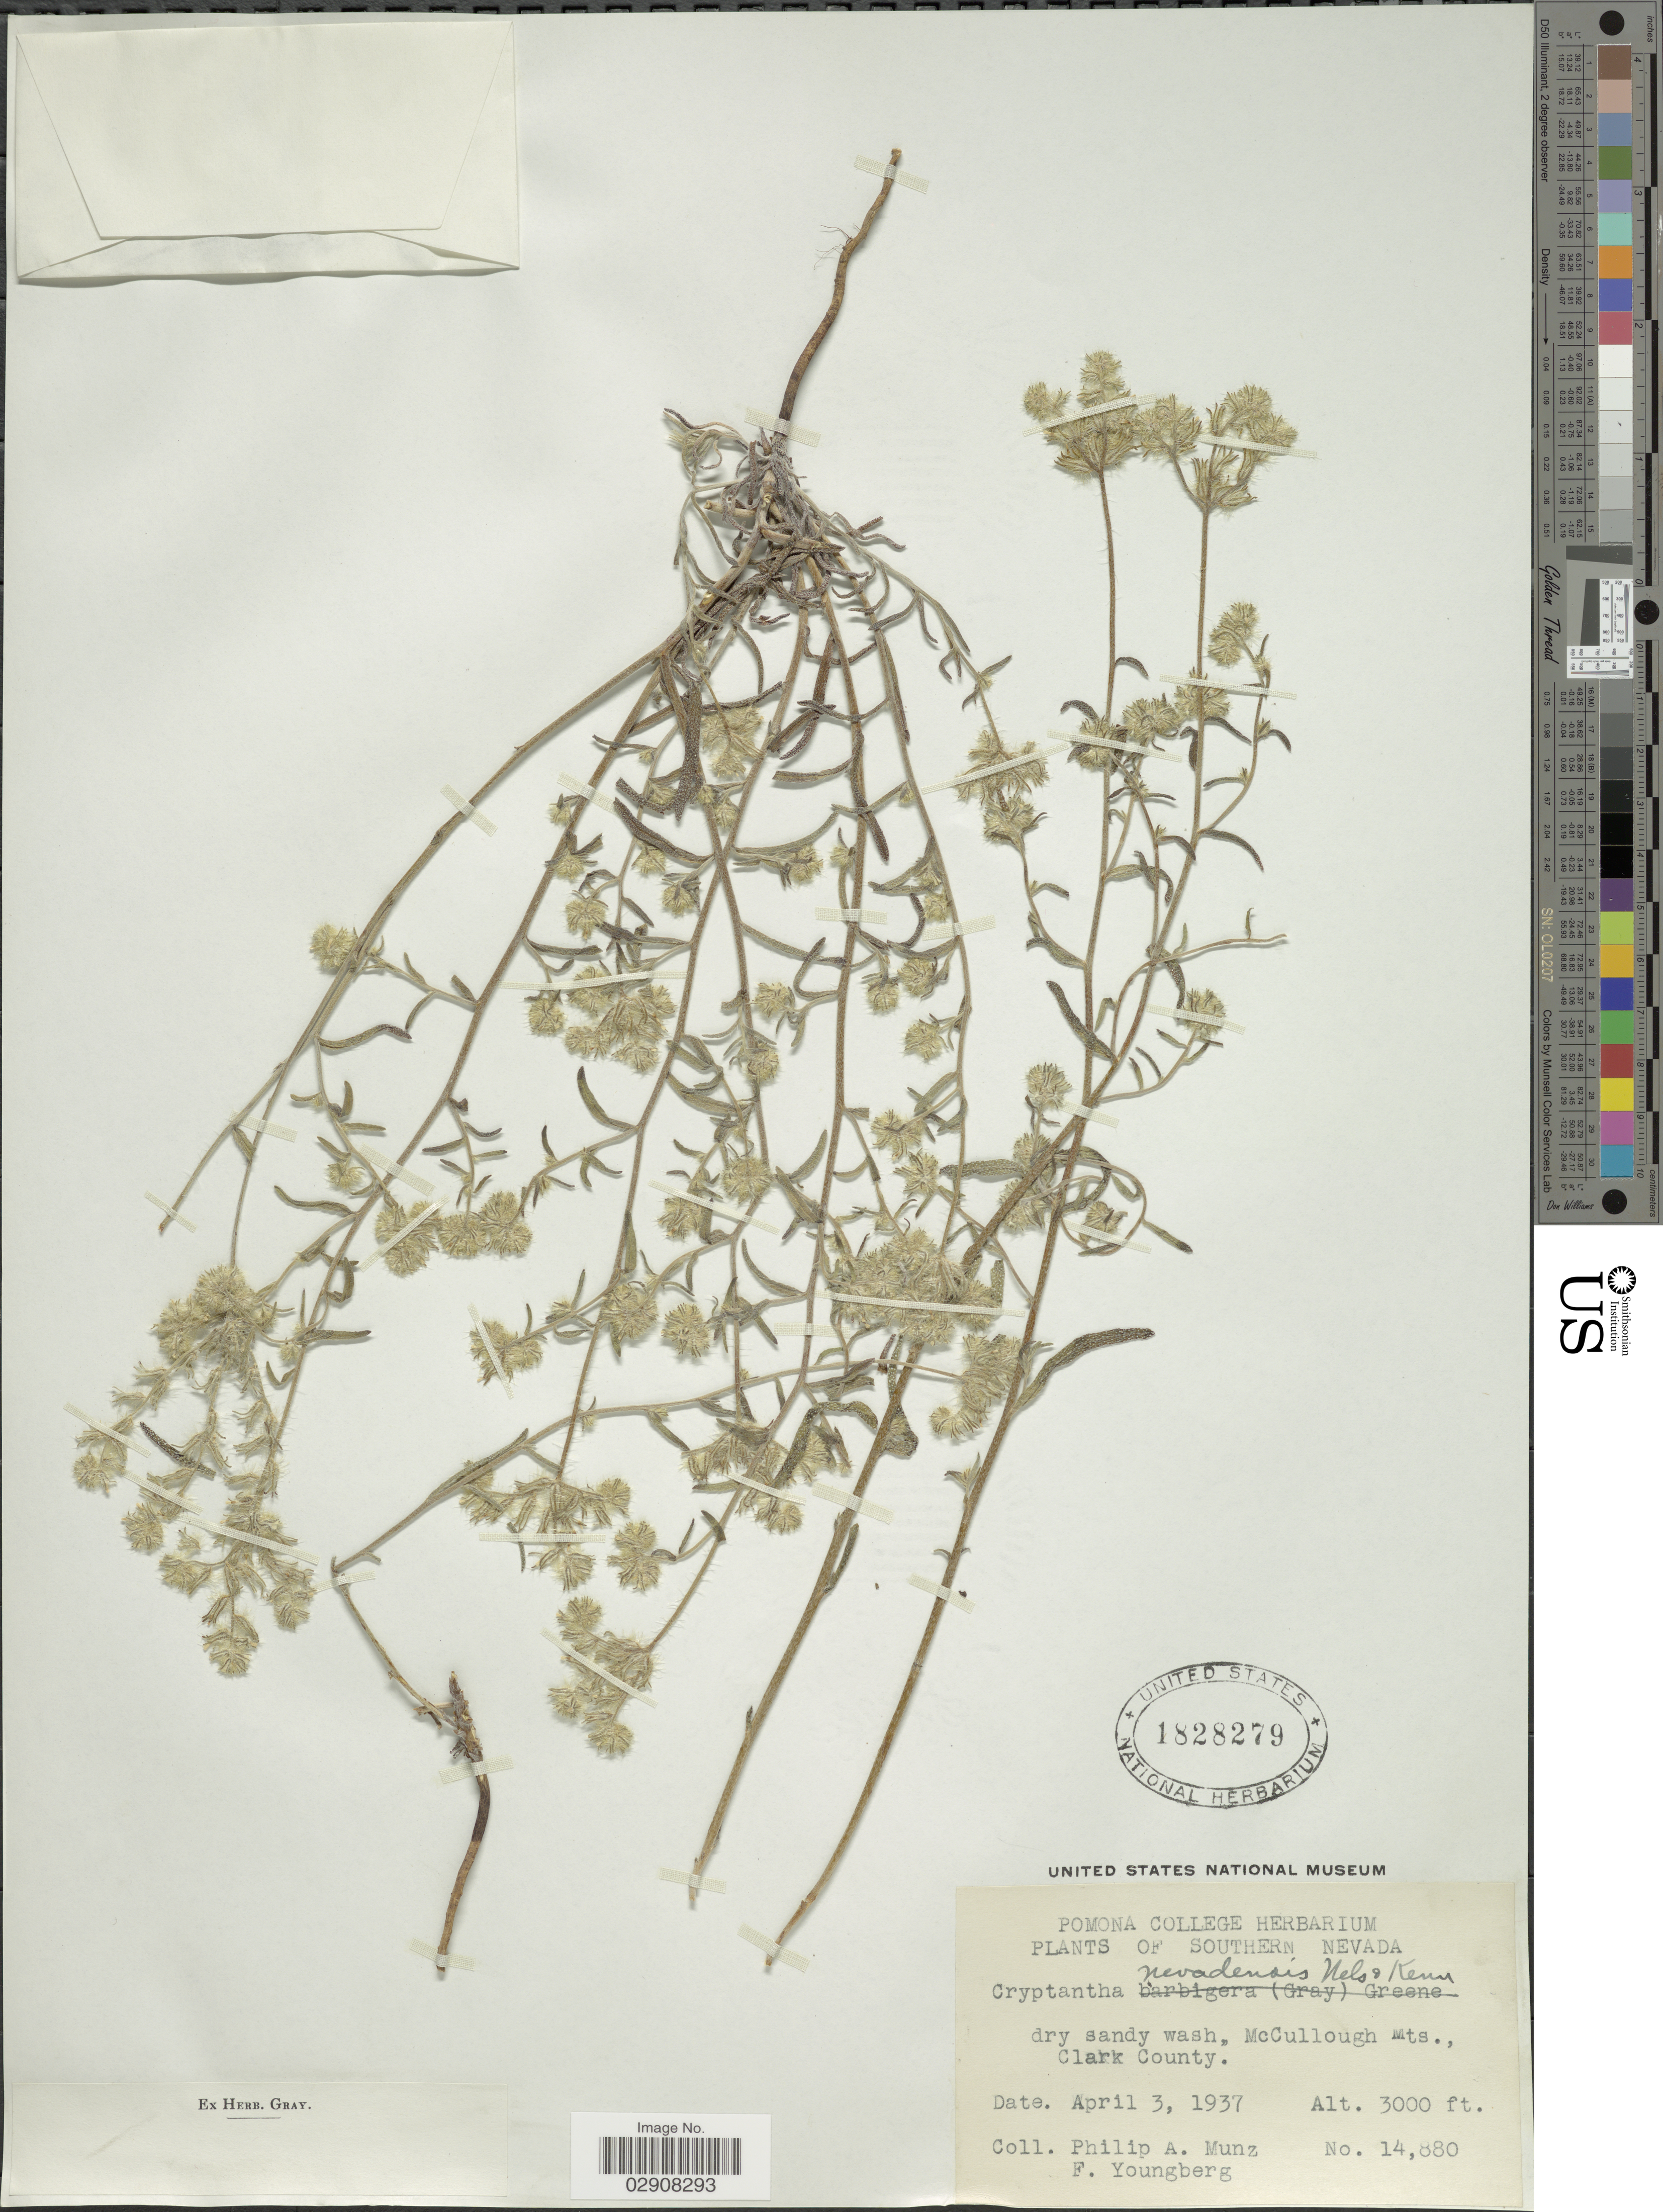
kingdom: Plantae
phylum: Tracheophyta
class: Magnoliopsida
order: Boraginales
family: Boraginaceae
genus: Cryptantha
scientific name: Cryptantha nevadensis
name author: A. Nelson & P.B. Kenn.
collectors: P. A. Munz & F. Youngberg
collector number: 14880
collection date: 1937-04-03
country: United States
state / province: Nevada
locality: Southern Nevada, dry sand wash, McCullough Mts, Clark County.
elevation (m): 914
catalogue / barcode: US 1828279